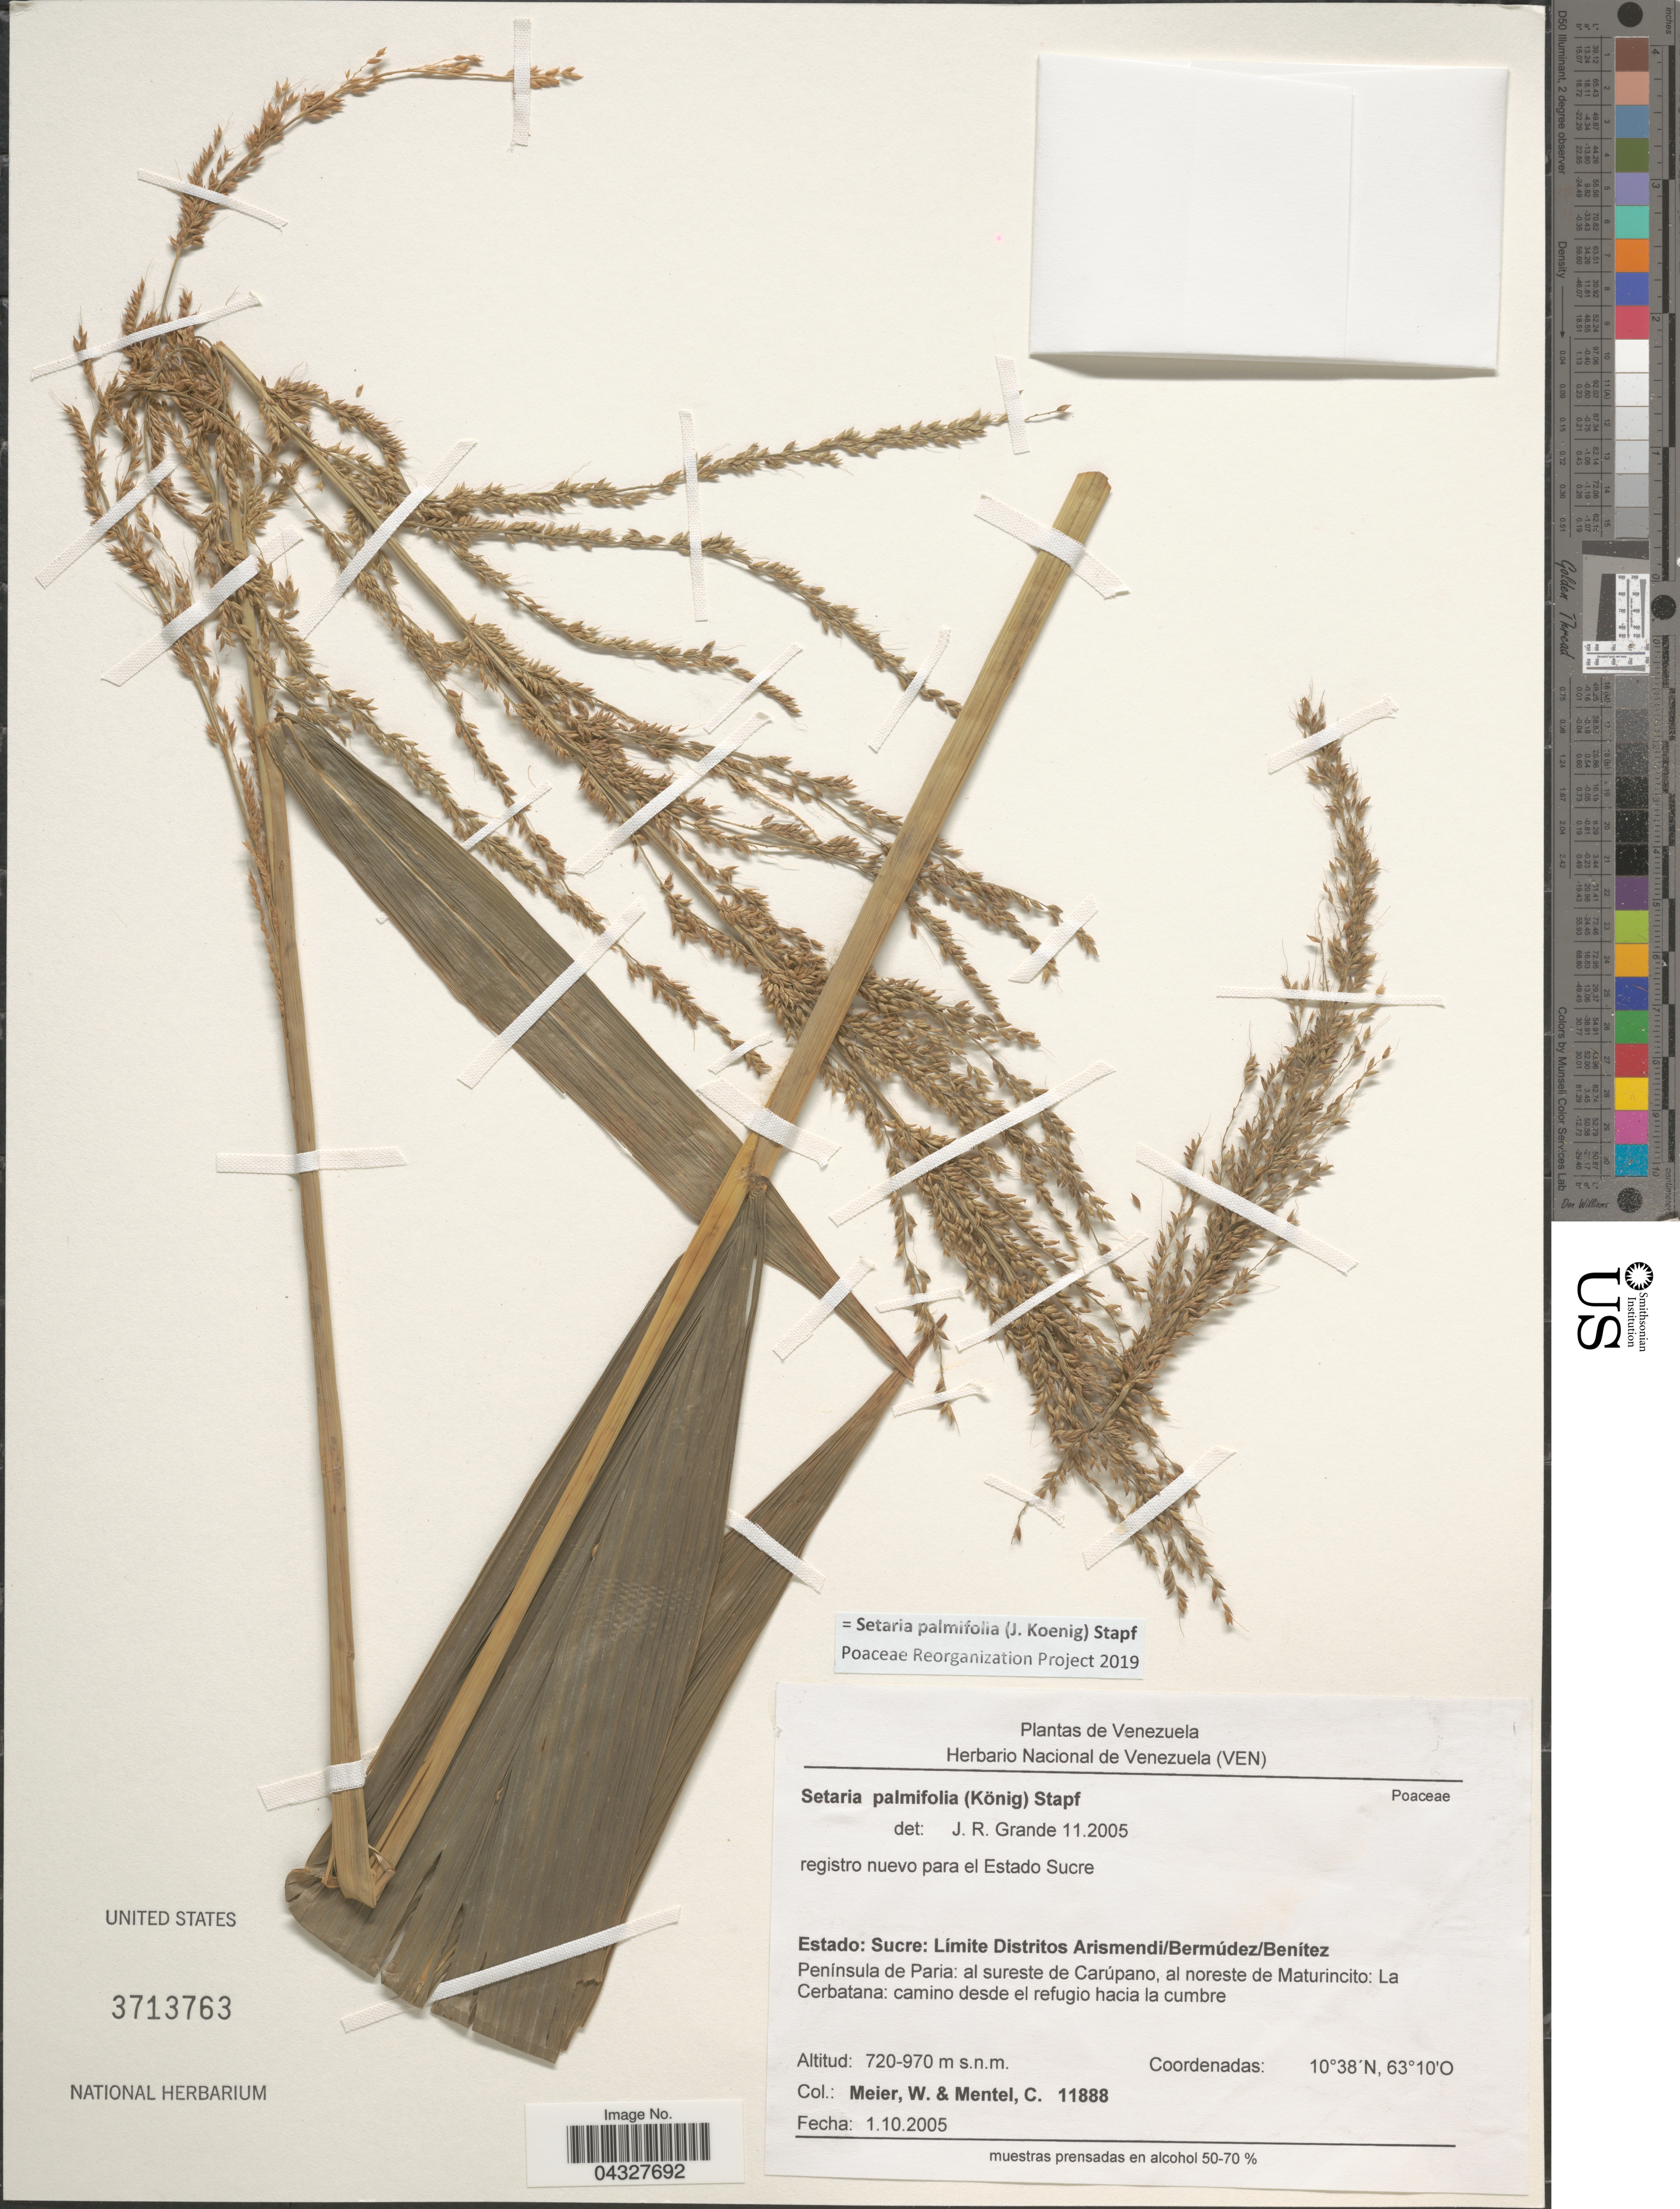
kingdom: Plantae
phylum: Tracheophyta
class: Liliopsida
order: Poales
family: Poaceae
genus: Setaria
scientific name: Setaria palmifolia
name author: (J. Koenig) Stapf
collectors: W. Meier & C. Mentel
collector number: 11888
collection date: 2005-10-01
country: Venezuela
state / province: Sucre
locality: Límite Distritos Arismendi/Bermúdez/Benítez. Peninsula de Paria: al sureste de Carúpano, al noreste de Maturincito: La Cerbatana: camino desde el refugio hacia la cumbre.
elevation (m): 720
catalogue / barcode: US 3713763